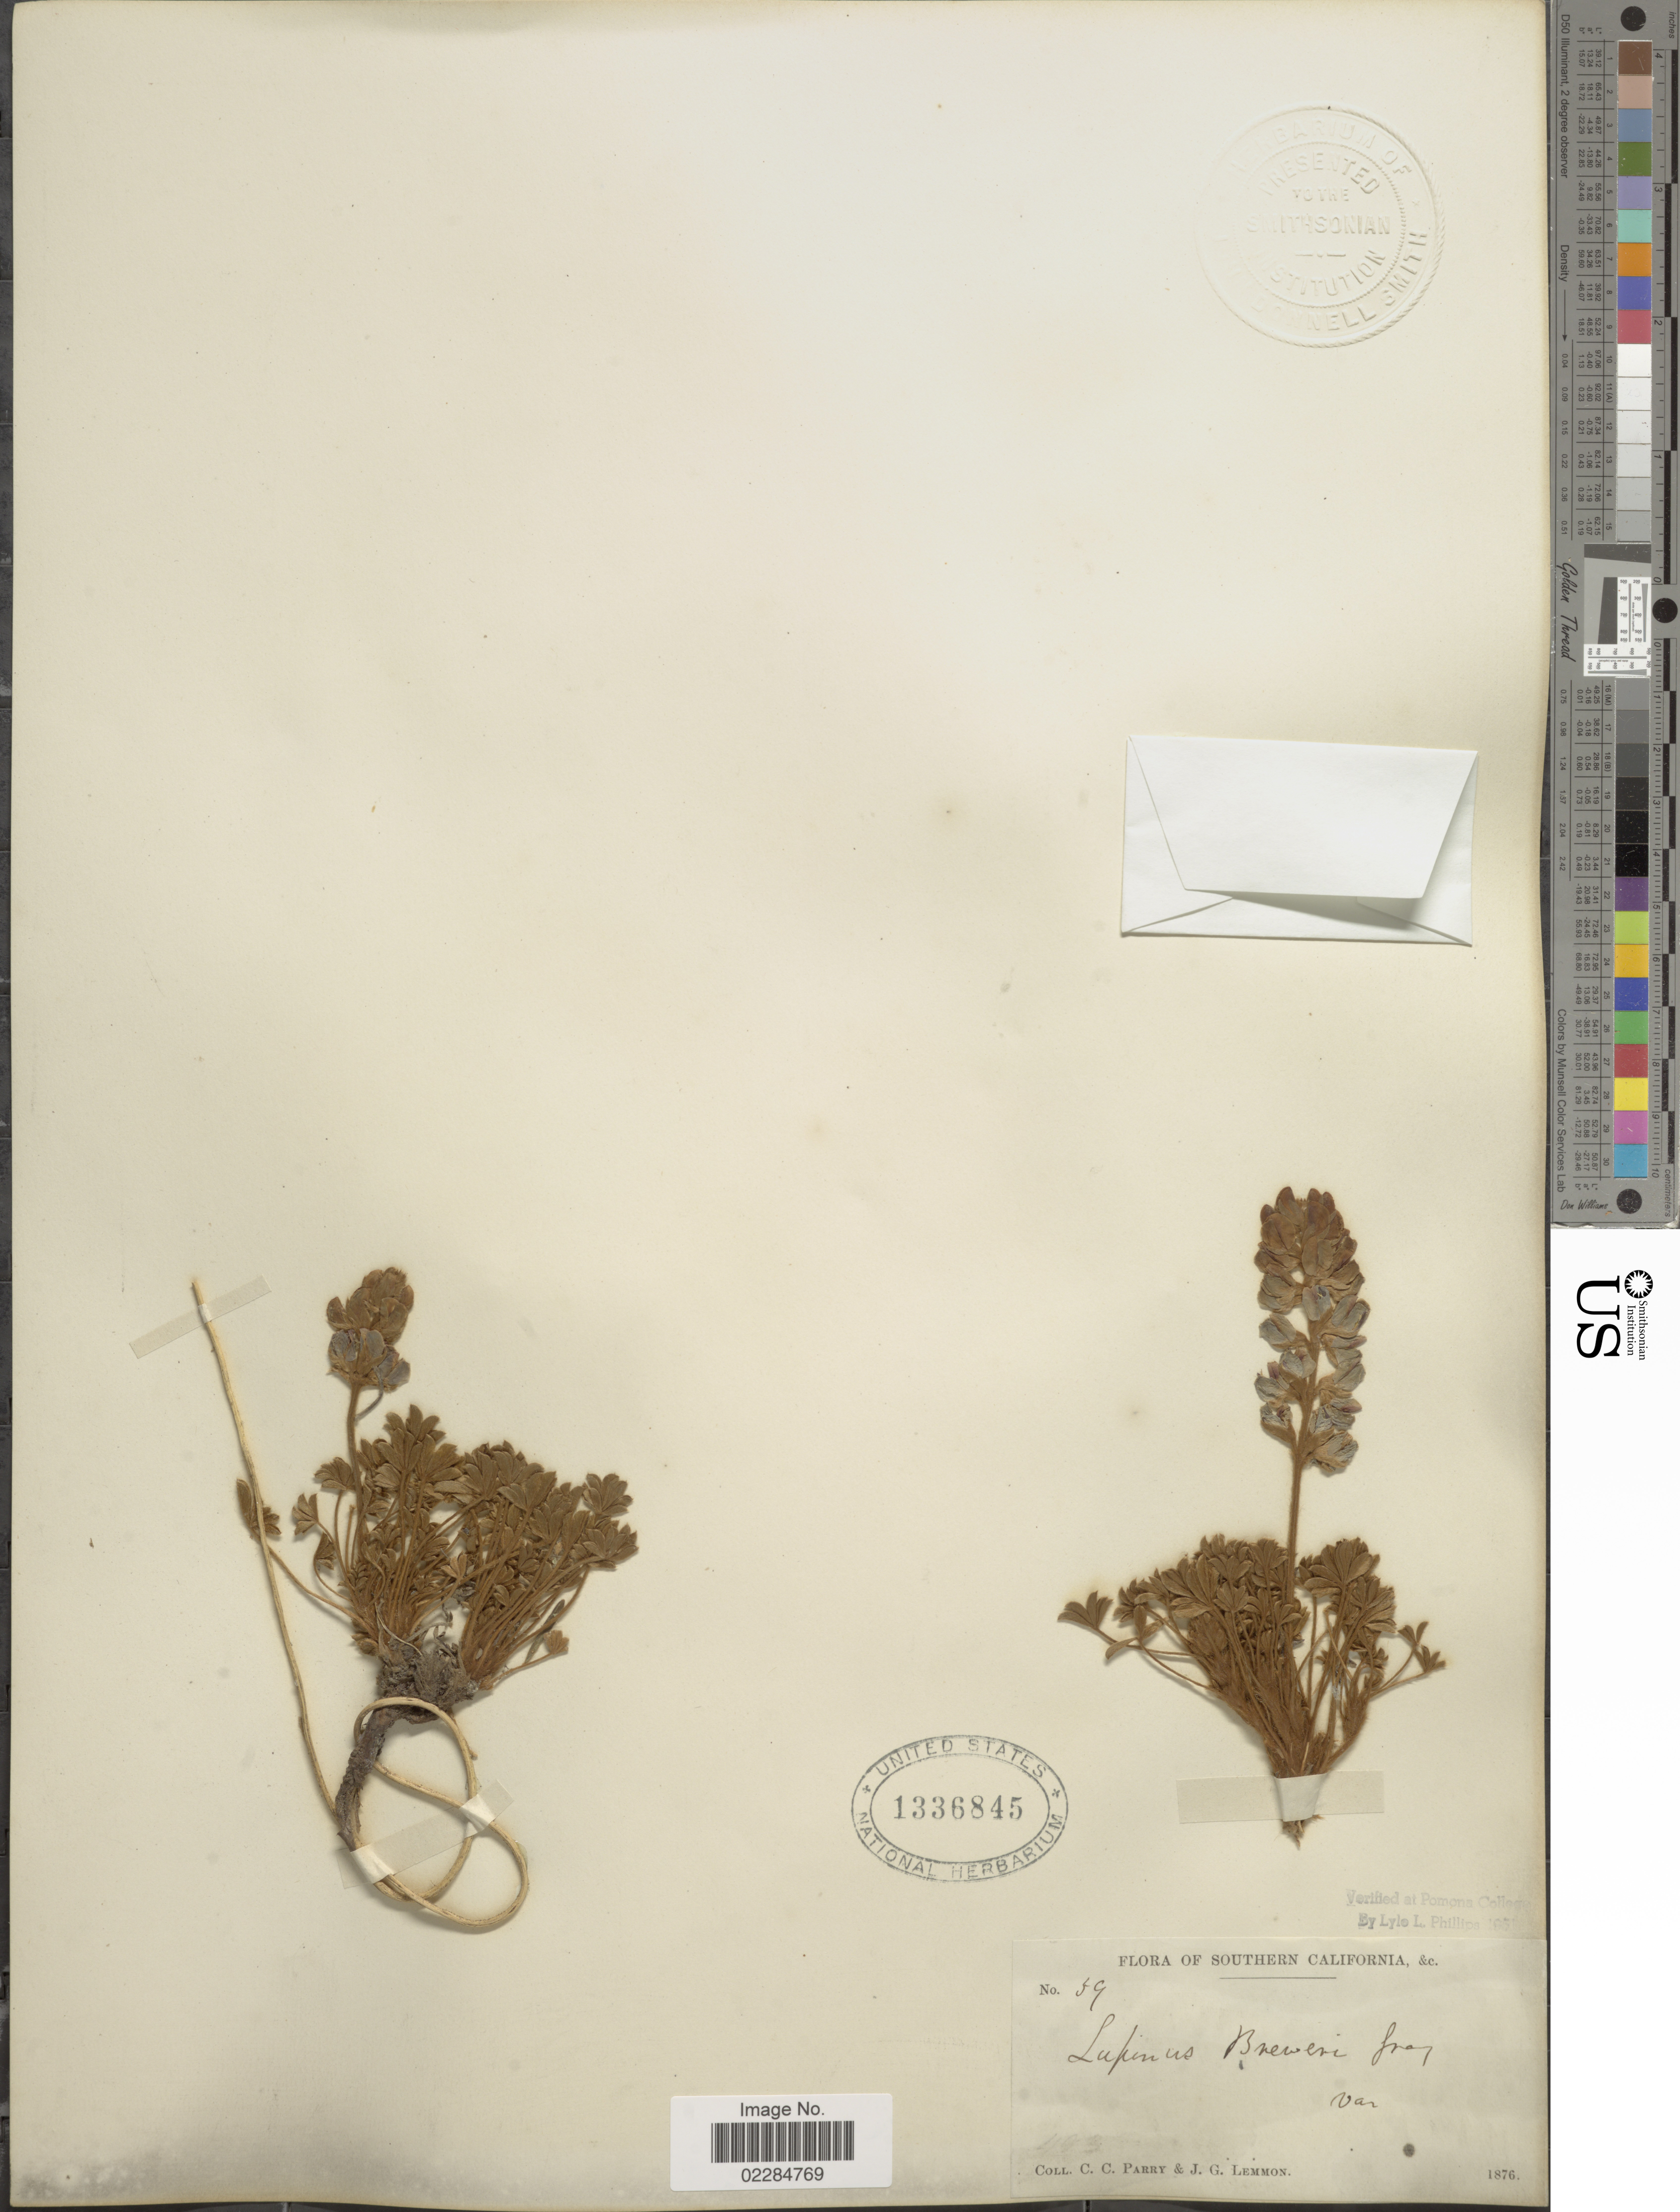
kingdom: Plantae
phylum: Tracheophyta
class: Magnoliopsida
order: Fabales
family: Fabaceae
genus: Lupinus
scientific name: Lupinus breweri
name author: A. Gray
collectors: C. C. Parry & J. Lemmon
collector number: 59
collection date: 1876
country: United States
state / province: California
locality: Southern California, &c.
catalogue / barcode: US 1336845